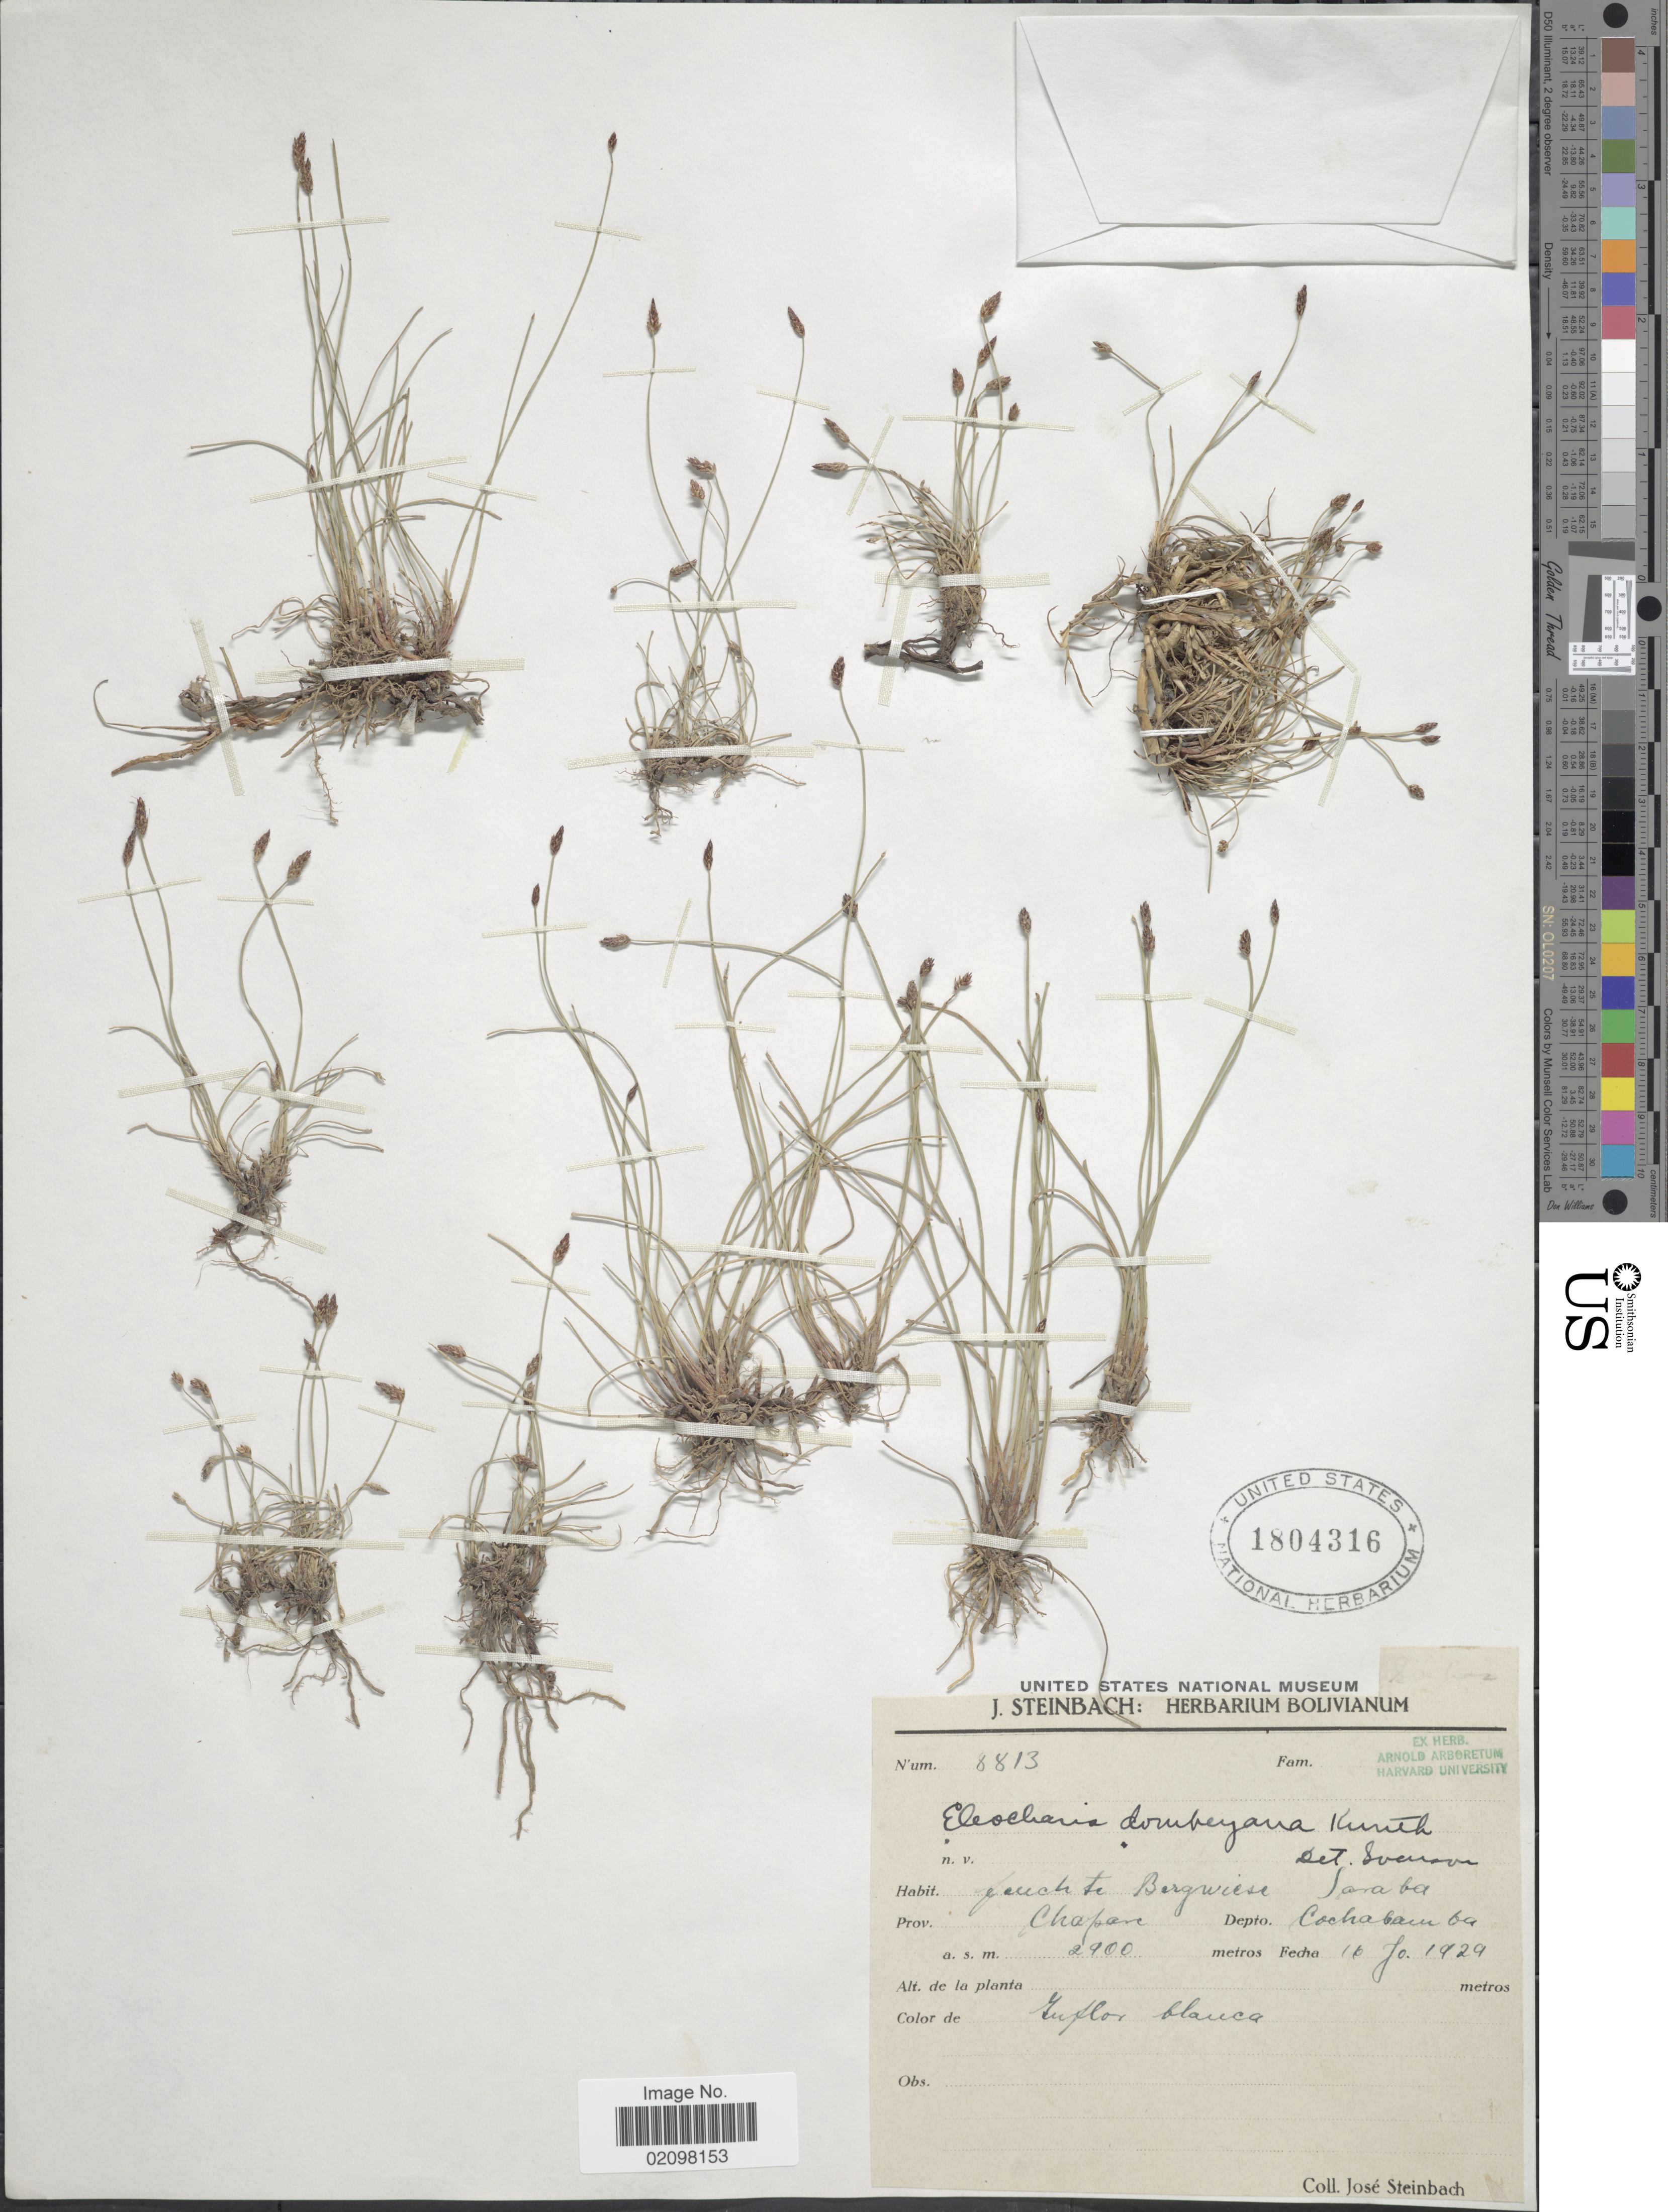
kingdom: Plantae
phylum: Tracheophyta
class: Liliopsida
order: Poales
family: Cyperaceae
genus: Eleocharis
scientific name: Eleocharis dombeyana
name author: Kunth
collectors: J. Steinbach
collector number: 8813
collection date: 1929-06-10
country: Bolivia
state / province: Cochabamba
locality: Feuchte Bergwiese Saraba. Prov.Chapare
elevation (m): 2900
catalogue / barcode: US 1804316